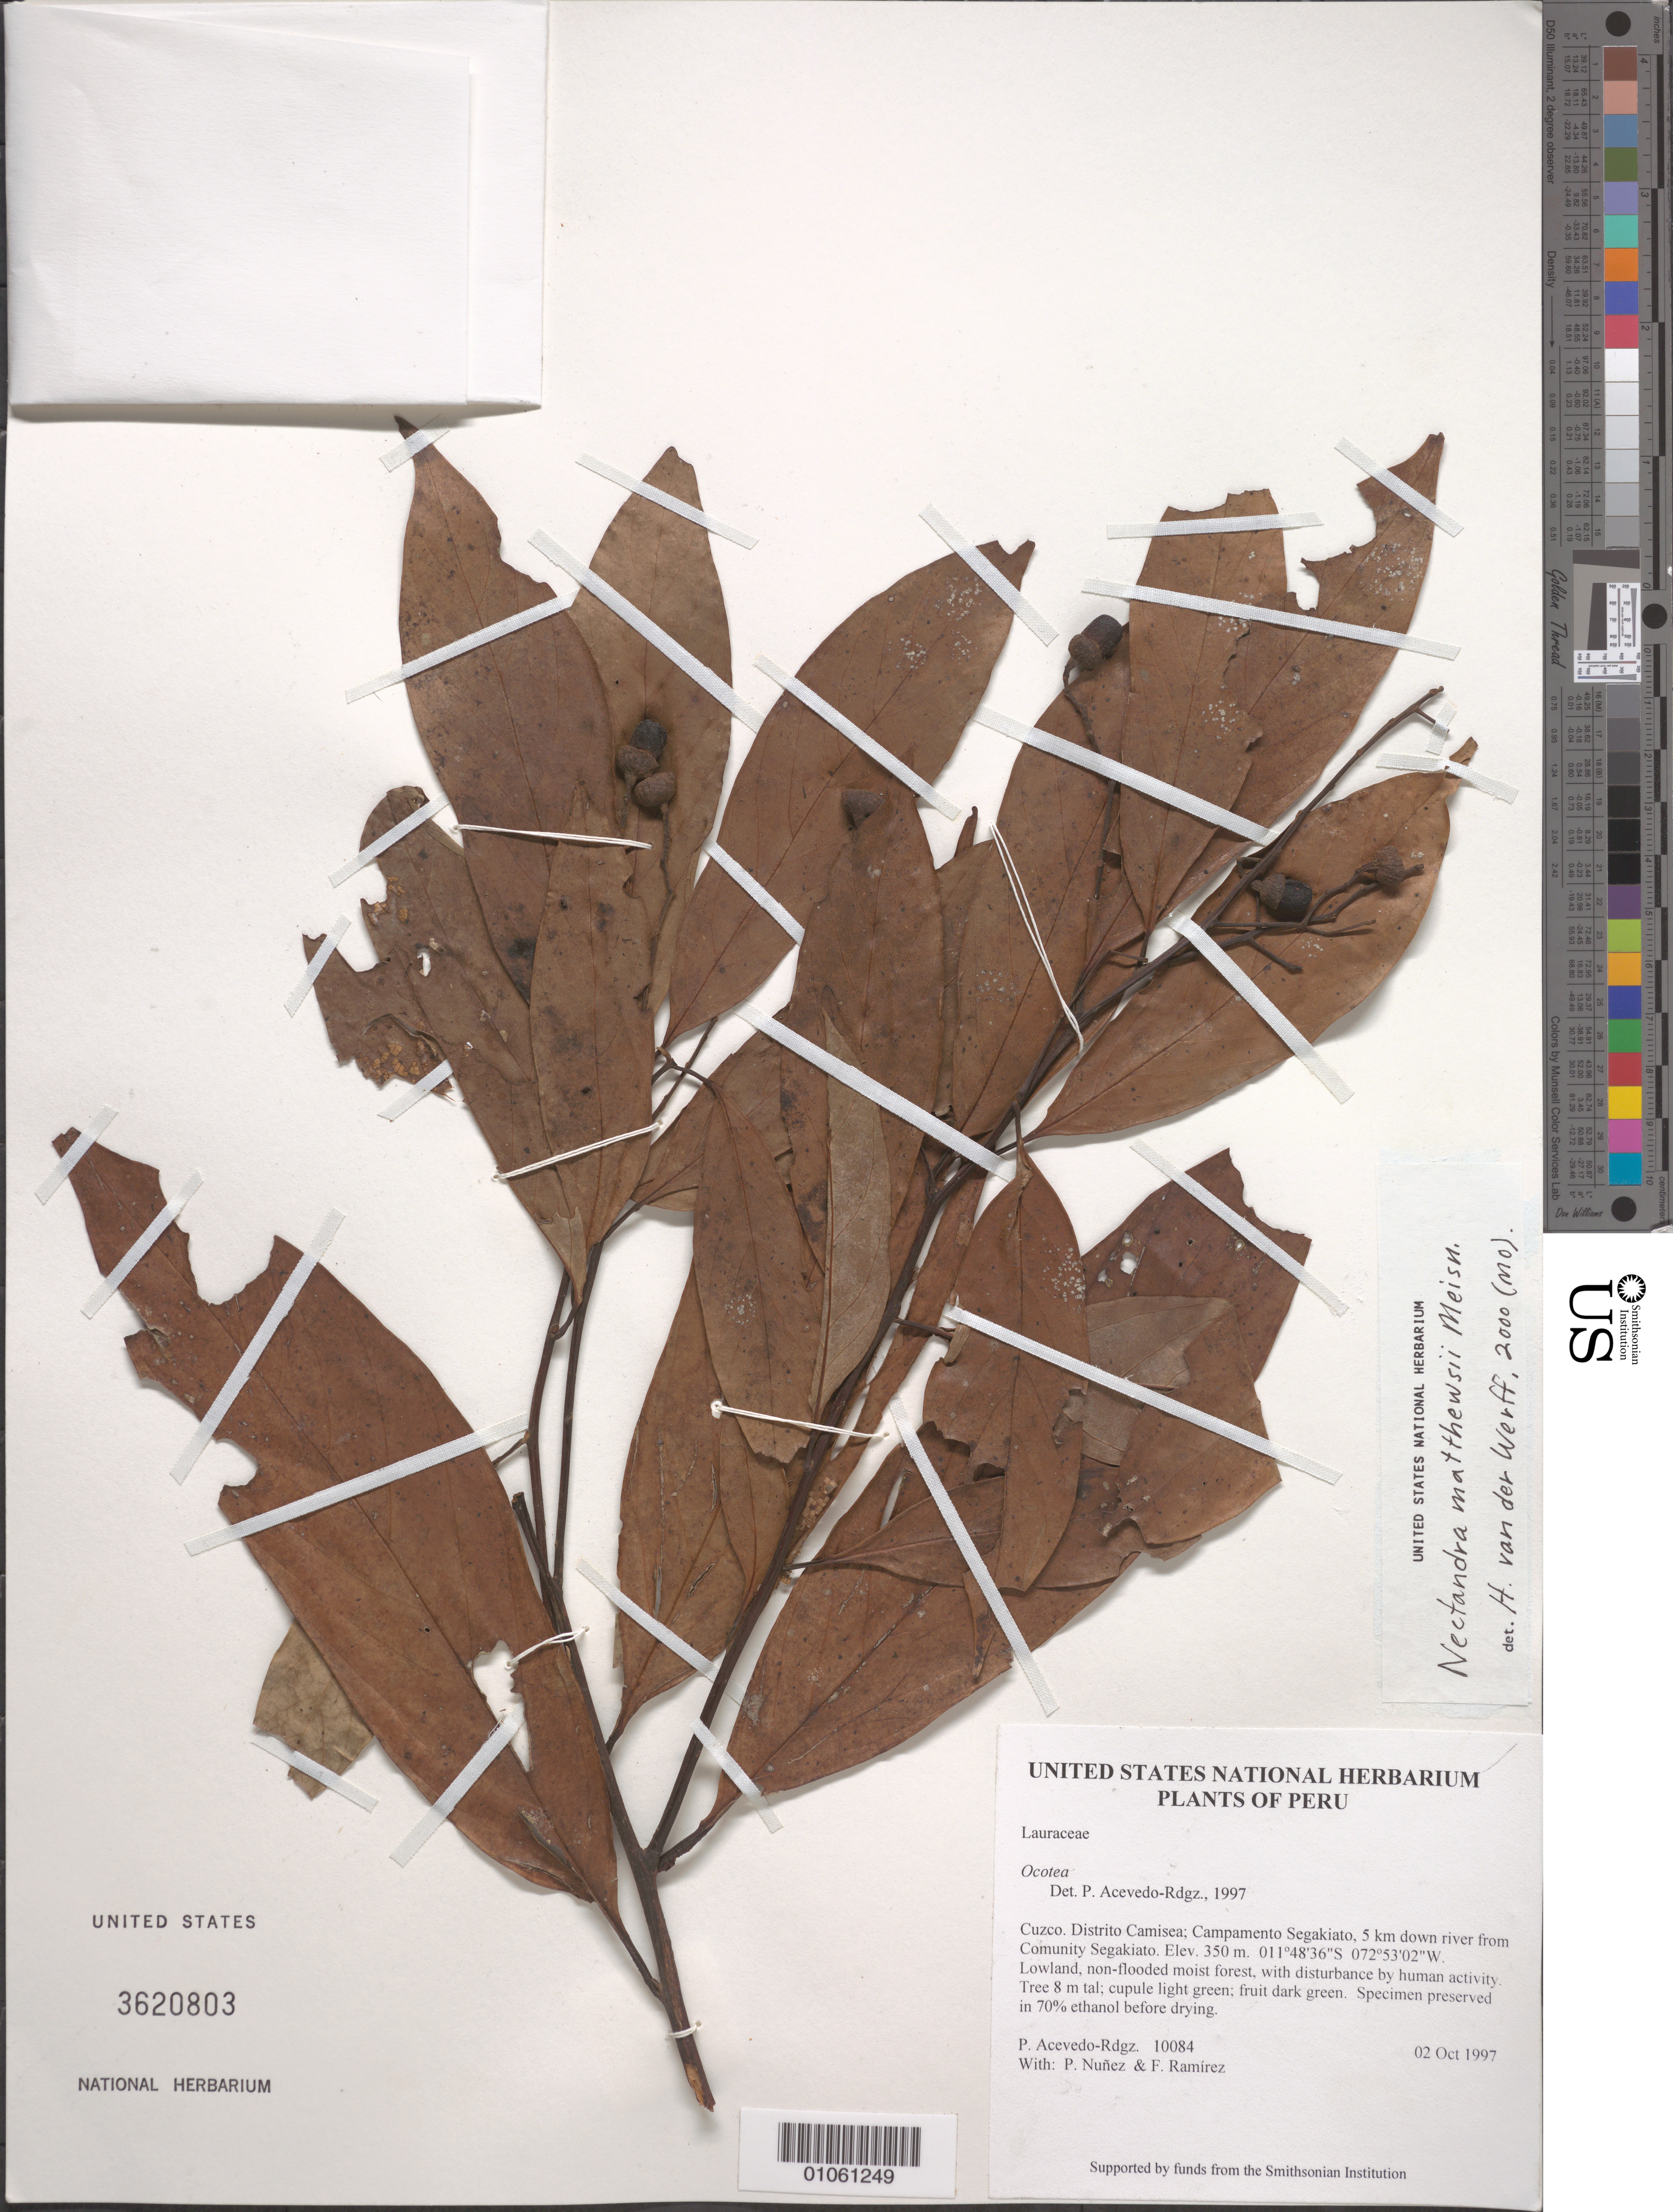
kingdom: Plantae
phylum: Tracheophyta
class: Magnoliopsida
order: Laurales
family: Lauraceae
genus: Nectandra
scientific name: Nectandra matthewsii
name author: Meisn.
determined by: van der Werff, H., (MO), Missouri Botanical Garden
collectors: P. Acevedo-Rodr., P. Nuñez V. & F. Ramirez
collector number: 10084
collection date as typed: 02 Oct 1997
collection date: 1997-10-02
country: Peru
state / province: Cusco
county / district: Cusco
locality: Distrito Camisea; Campamento Segakiato, 5 km down river from Comunity Segakiato.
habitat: Lowland, non-flooded moist forest, with disturbance by human activity.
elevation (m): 350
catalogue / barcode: US 3620803